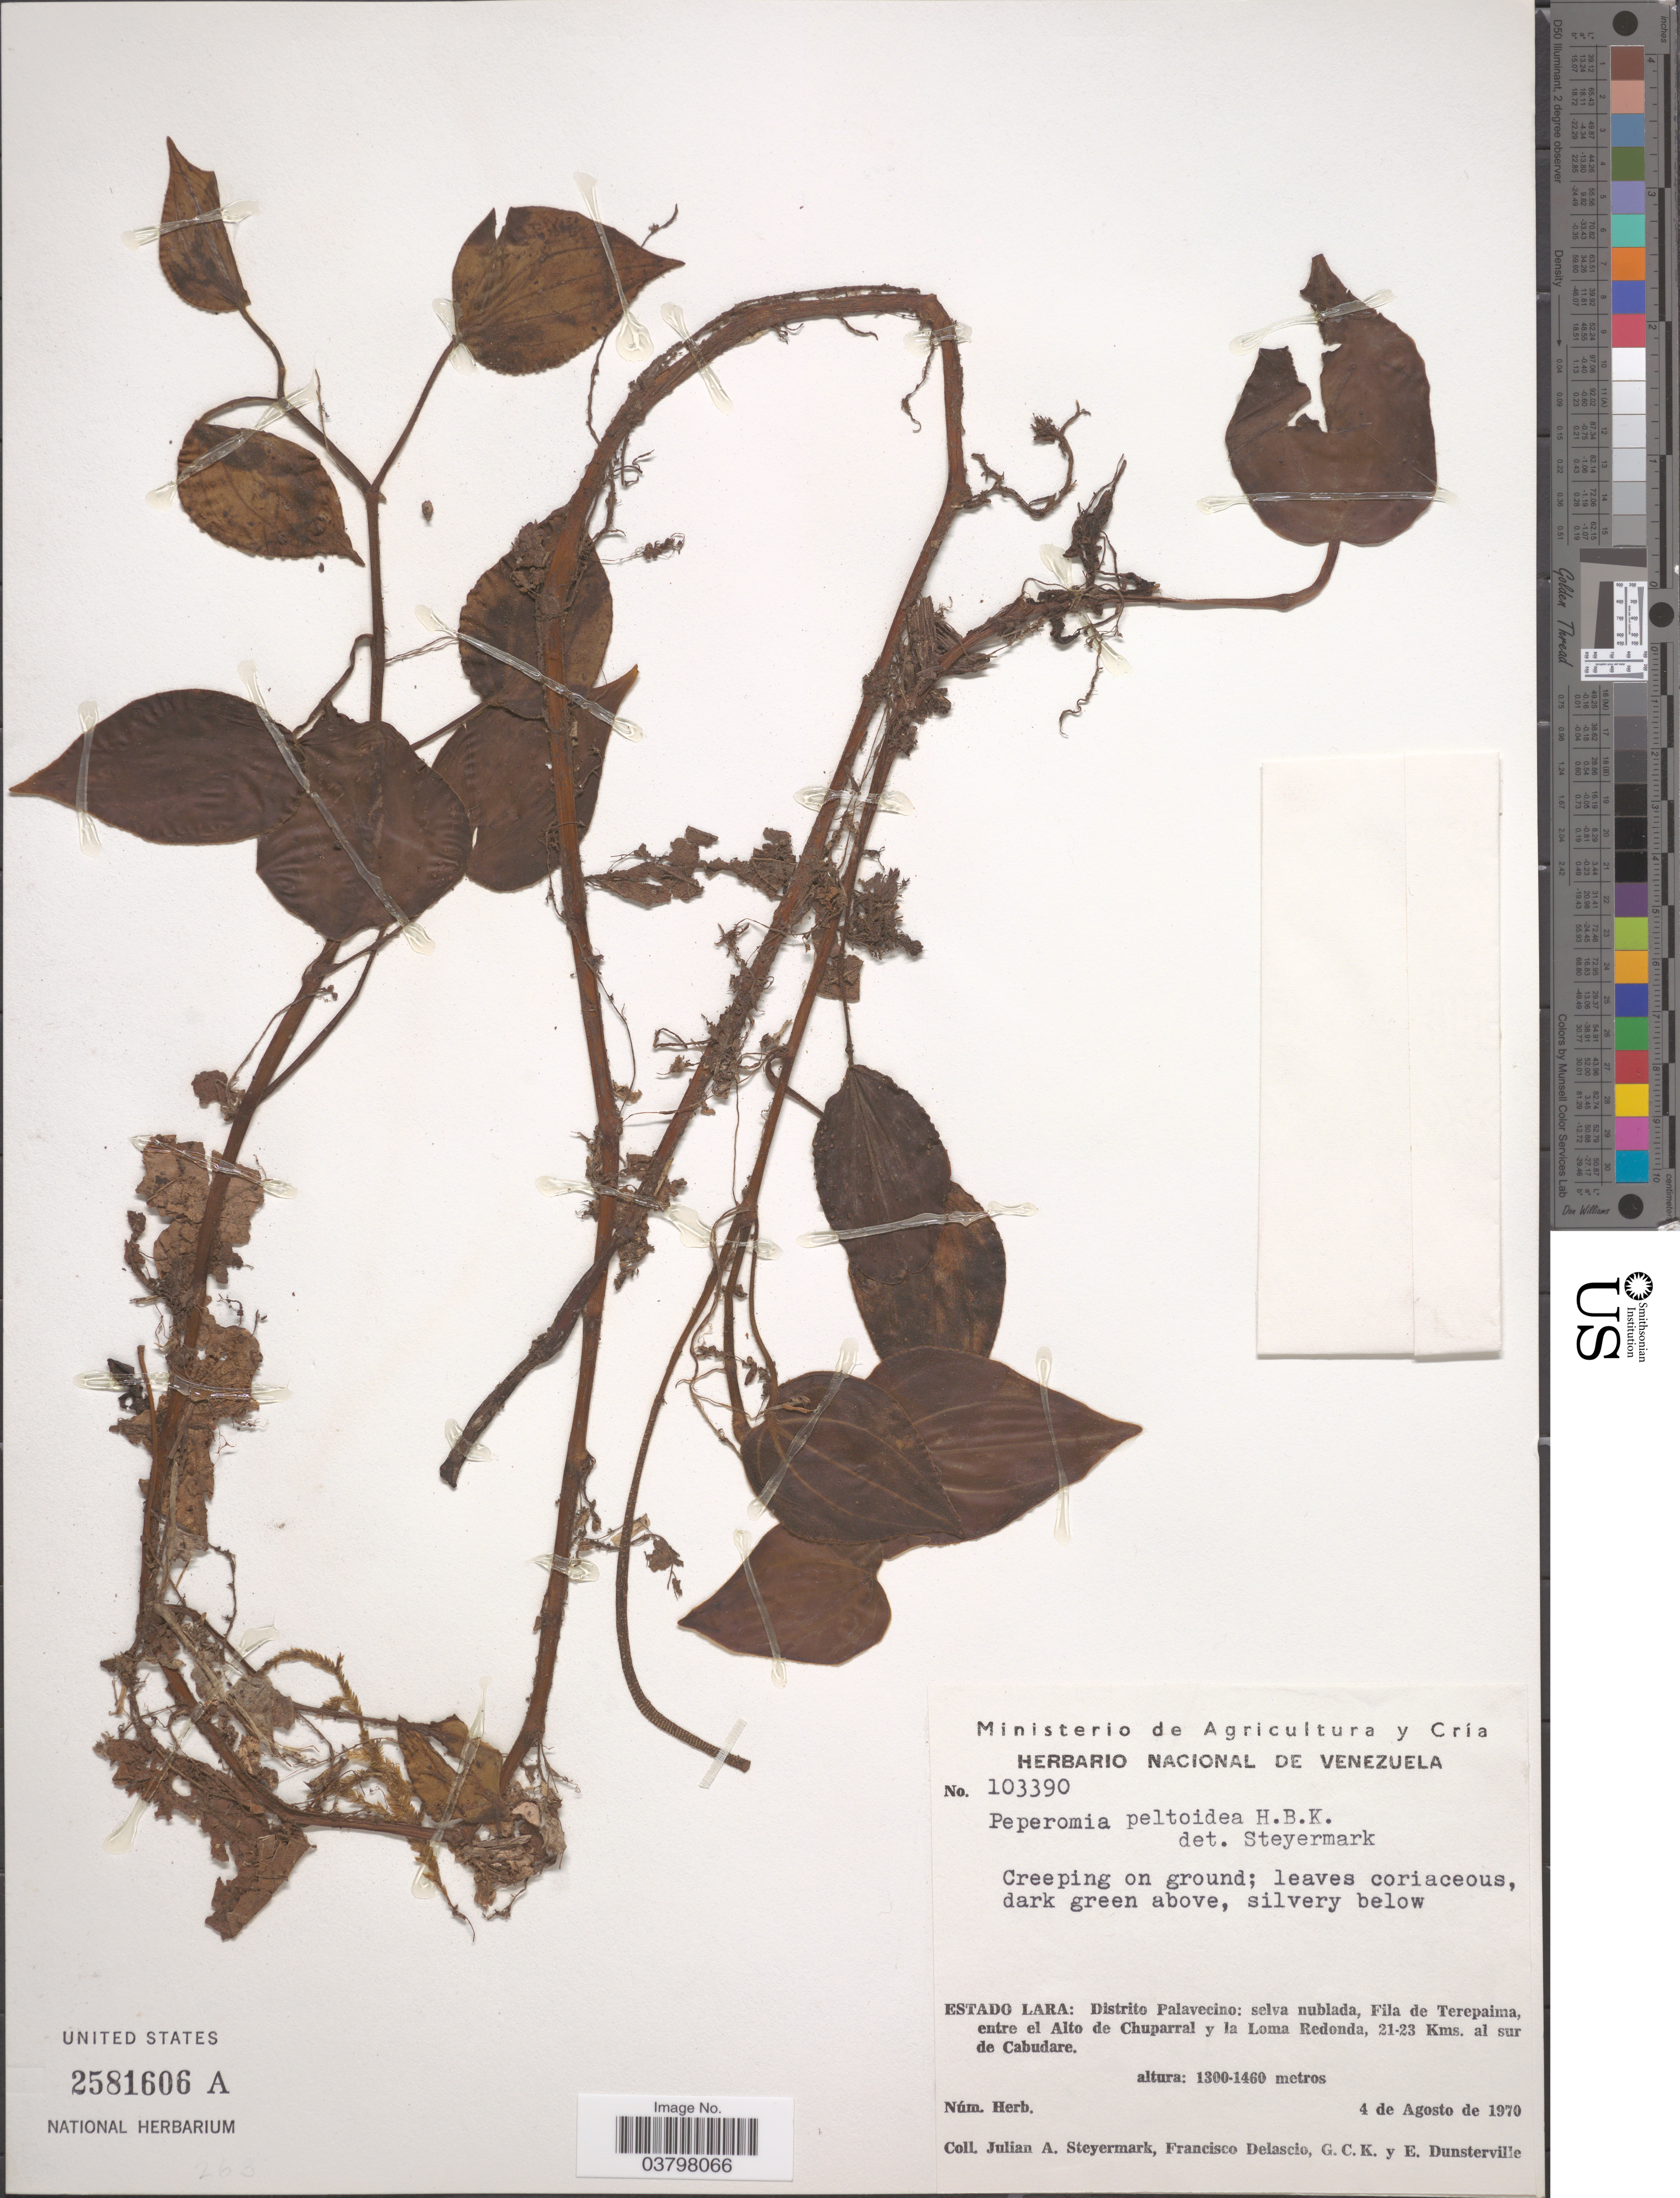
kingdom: Plantae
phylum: Tracheophyta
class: Magnoliopsida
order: Piperales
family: Piperaceae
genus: Peperomia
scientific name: Peperomia peltoidea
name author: Kunth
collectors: J. Steyermark, F. Delascio, G. C. K. Dunsterville & E. Dunsterville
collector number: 103390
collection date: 1970-08-04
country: Venezuela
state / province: Lara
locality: Distrito Palavecino: selva nublada, Fila de Terepaima, entre el Alto de Chuparral y la Loma Redonda, 21-23 Kms. al sur de Cabudare.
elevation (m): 1300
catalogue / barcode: US 2581606A